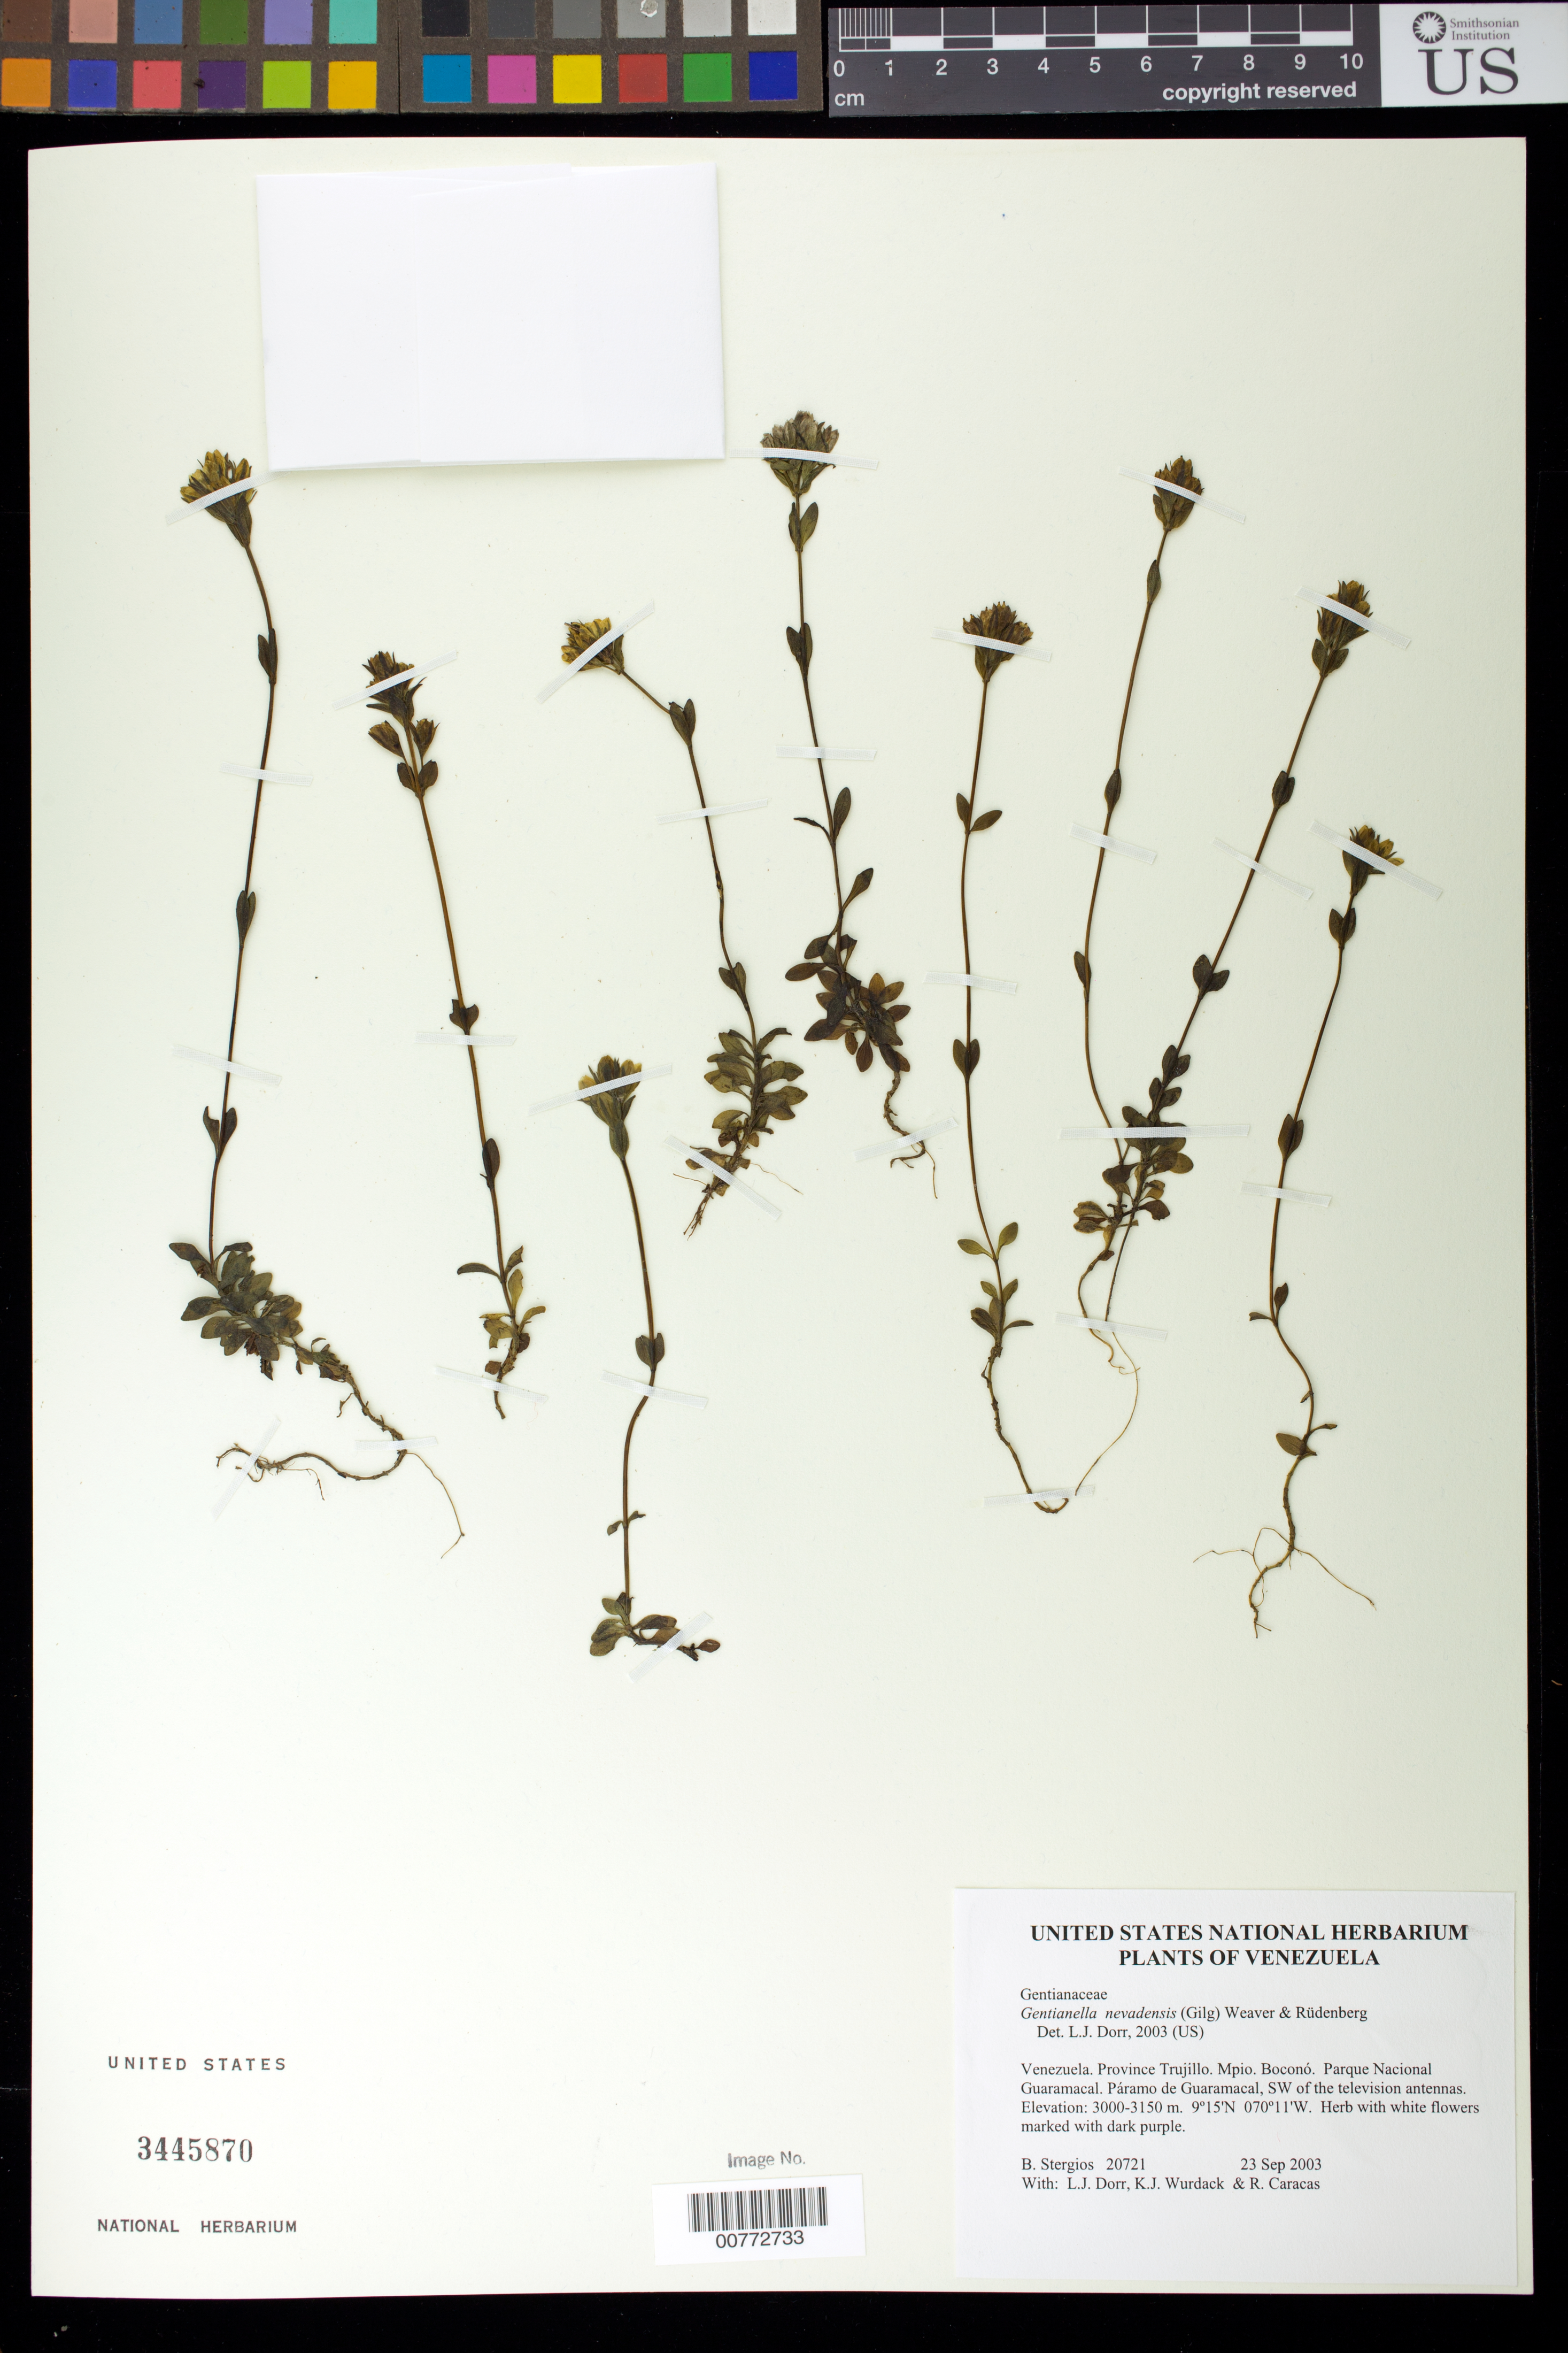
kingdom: Plantae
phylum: Tracheophyta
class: Magnoliopsida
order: Gentianales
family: Gentianaceae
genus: Gentianella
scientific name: Gentianella nevadensis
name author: (Gilg) Waever & Wüdenberg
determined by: Dorr, L. J., (BOT), Smithsonian Institution - National Museum of Natural History (UNITED STATES)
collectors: B. G. Stergios, L. J. Dorr, K. Wurdack & R. Caracas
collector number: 20721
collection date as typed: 23 Sep 2003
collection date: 2003-09-23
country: Venezuela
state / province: Trujillo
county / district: Boconó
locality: Parque Nacional Guaramacal. Páramo de Guaramacal, SW of the television antennas.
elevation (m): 3000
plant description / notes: F, MO, NY, PORT, US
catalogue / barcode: US 3445870